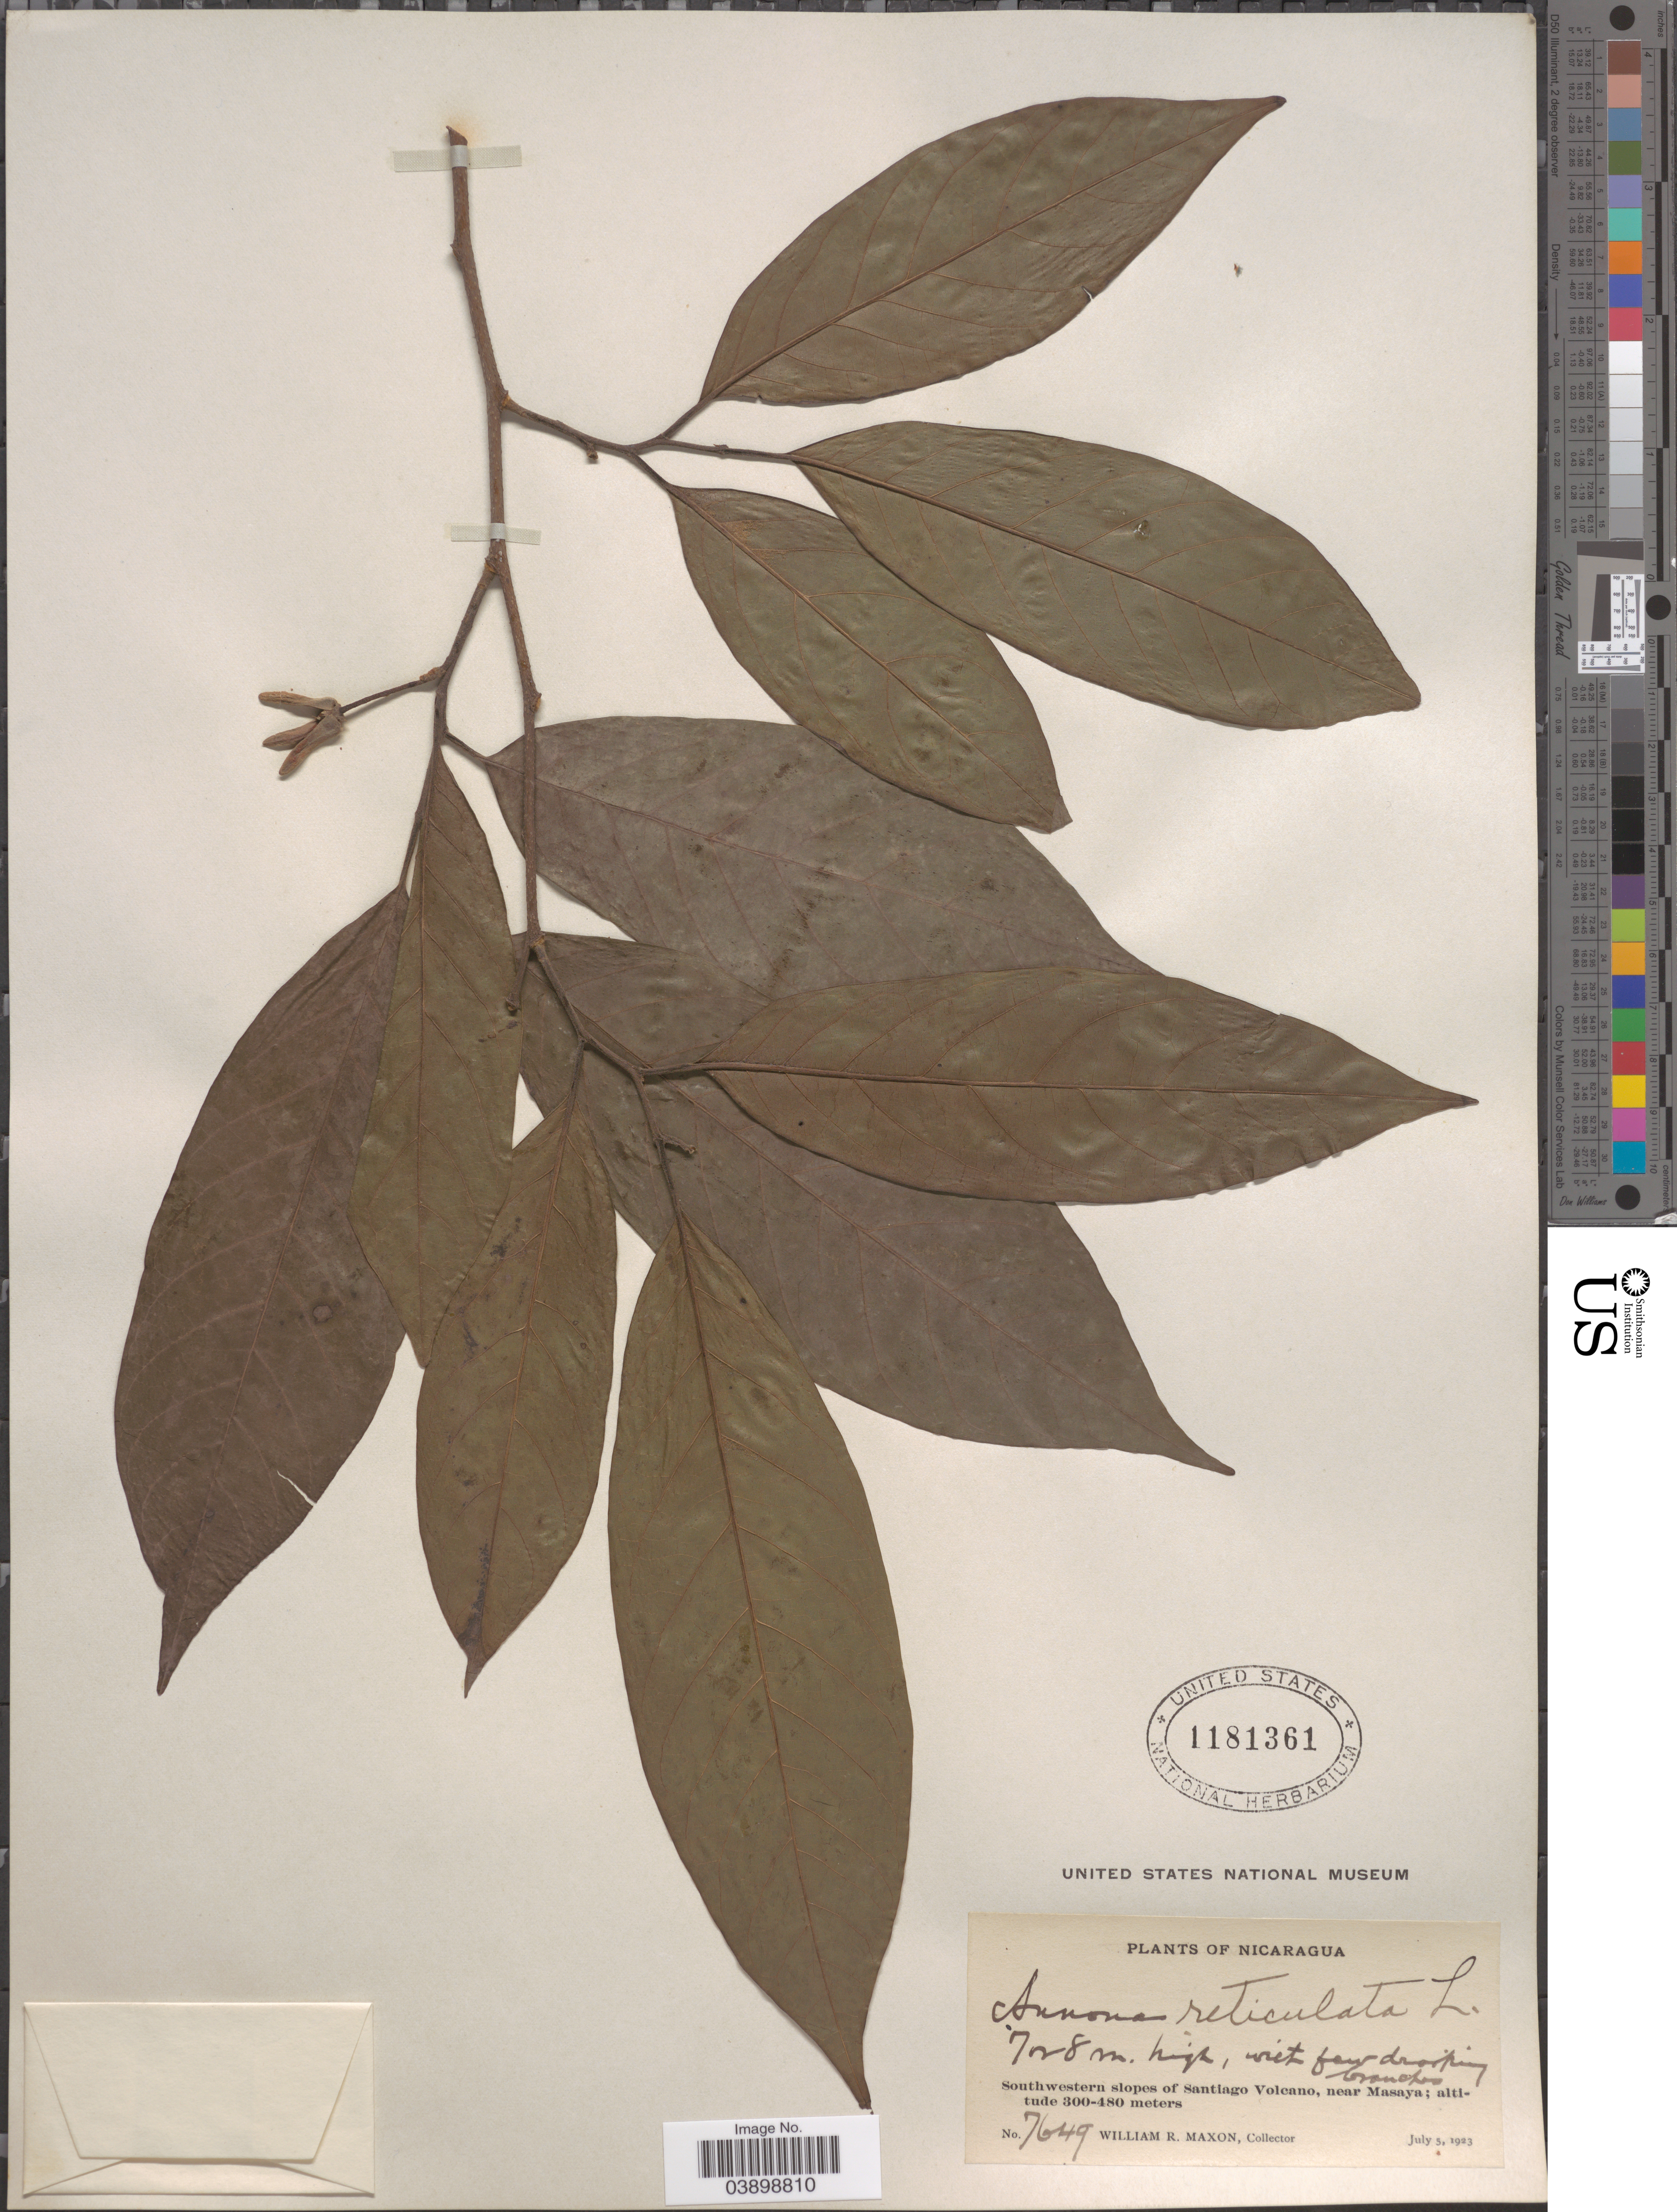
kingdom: Plantae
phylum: Tracheophyta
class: Magnoliopsida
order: Magnoliales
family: Annonaceae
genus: Annona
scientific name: Annona reticulata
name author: L.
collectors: W. R. Maxon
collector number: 7649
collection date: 1923-07-05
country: Nicaragua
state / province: Masaya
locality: Southwestern slopes of Santiago Volcano, near Masaya.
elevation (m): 300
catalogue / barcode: US 1181361